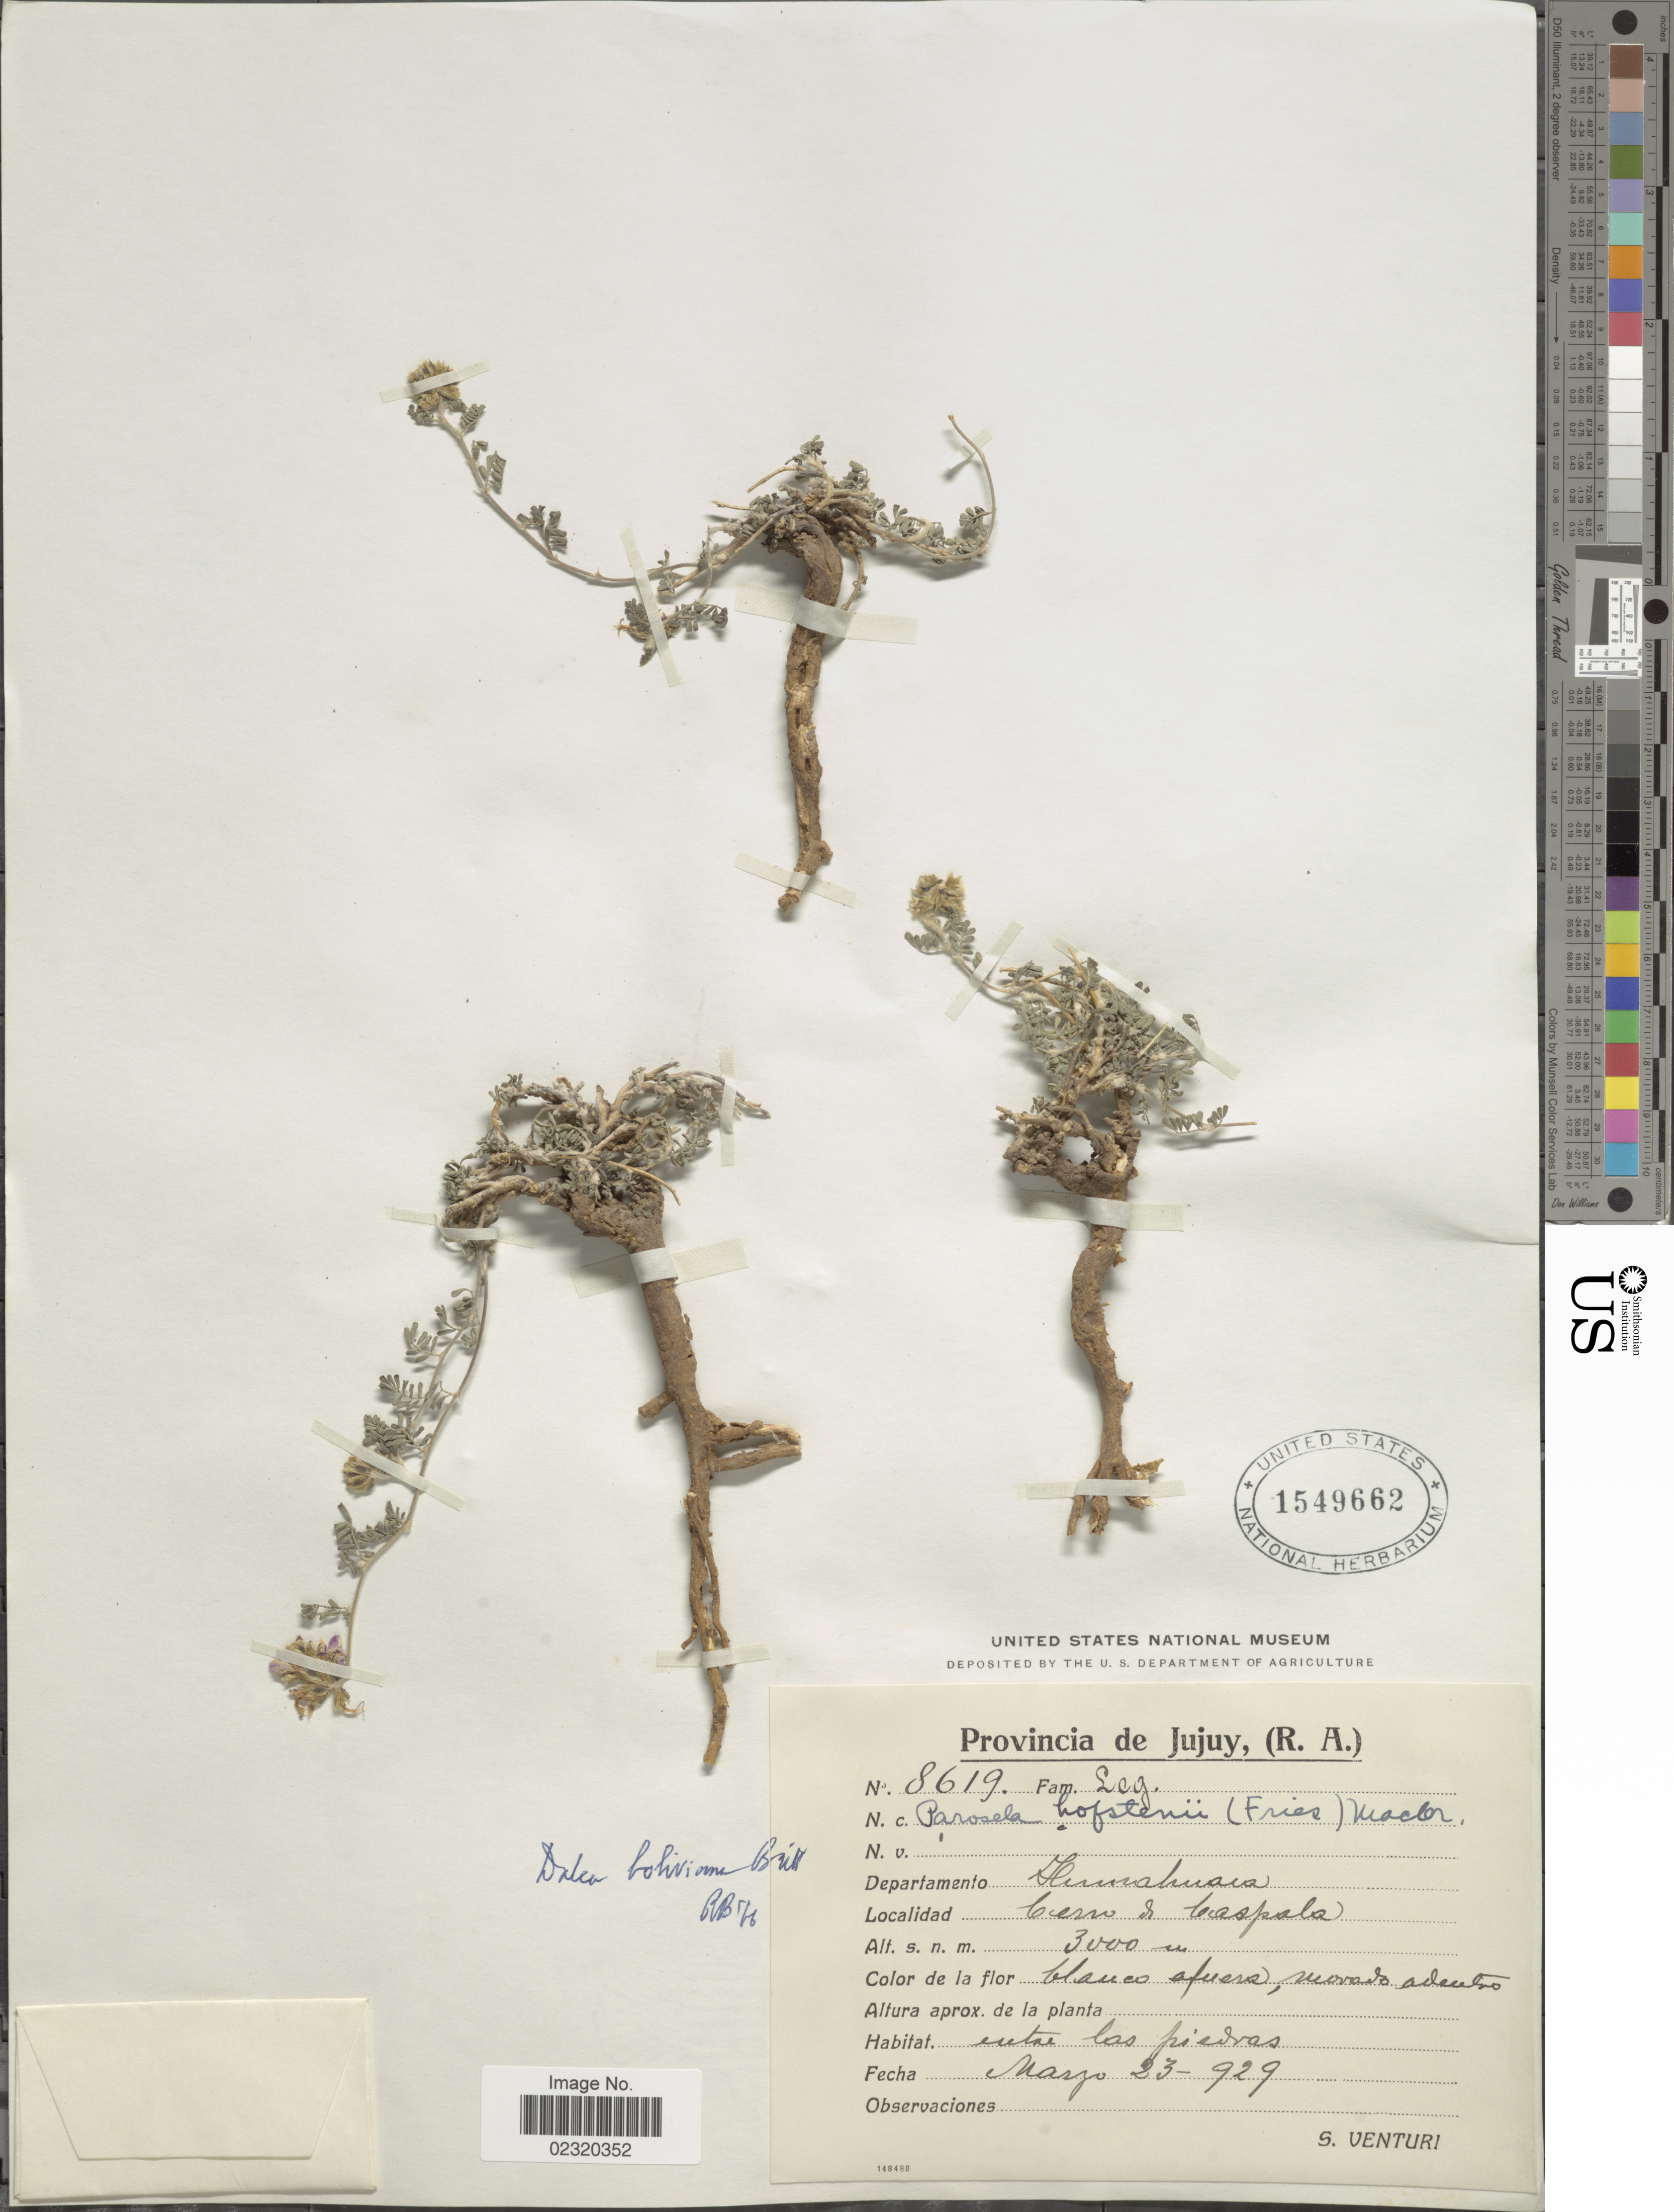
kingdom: Plantae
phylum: Tracheophyta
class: Magnoliopsida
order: Fabales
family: Fabaceae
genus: Dalea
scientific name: Dalea boliviana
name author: Britton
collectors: S. Venturi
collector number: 8619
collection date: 1929-03-23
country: Argentina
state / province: Jujuy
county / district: Humahuaca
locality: Cerro de Caspala.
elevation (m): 3000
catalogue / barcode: US 1549662